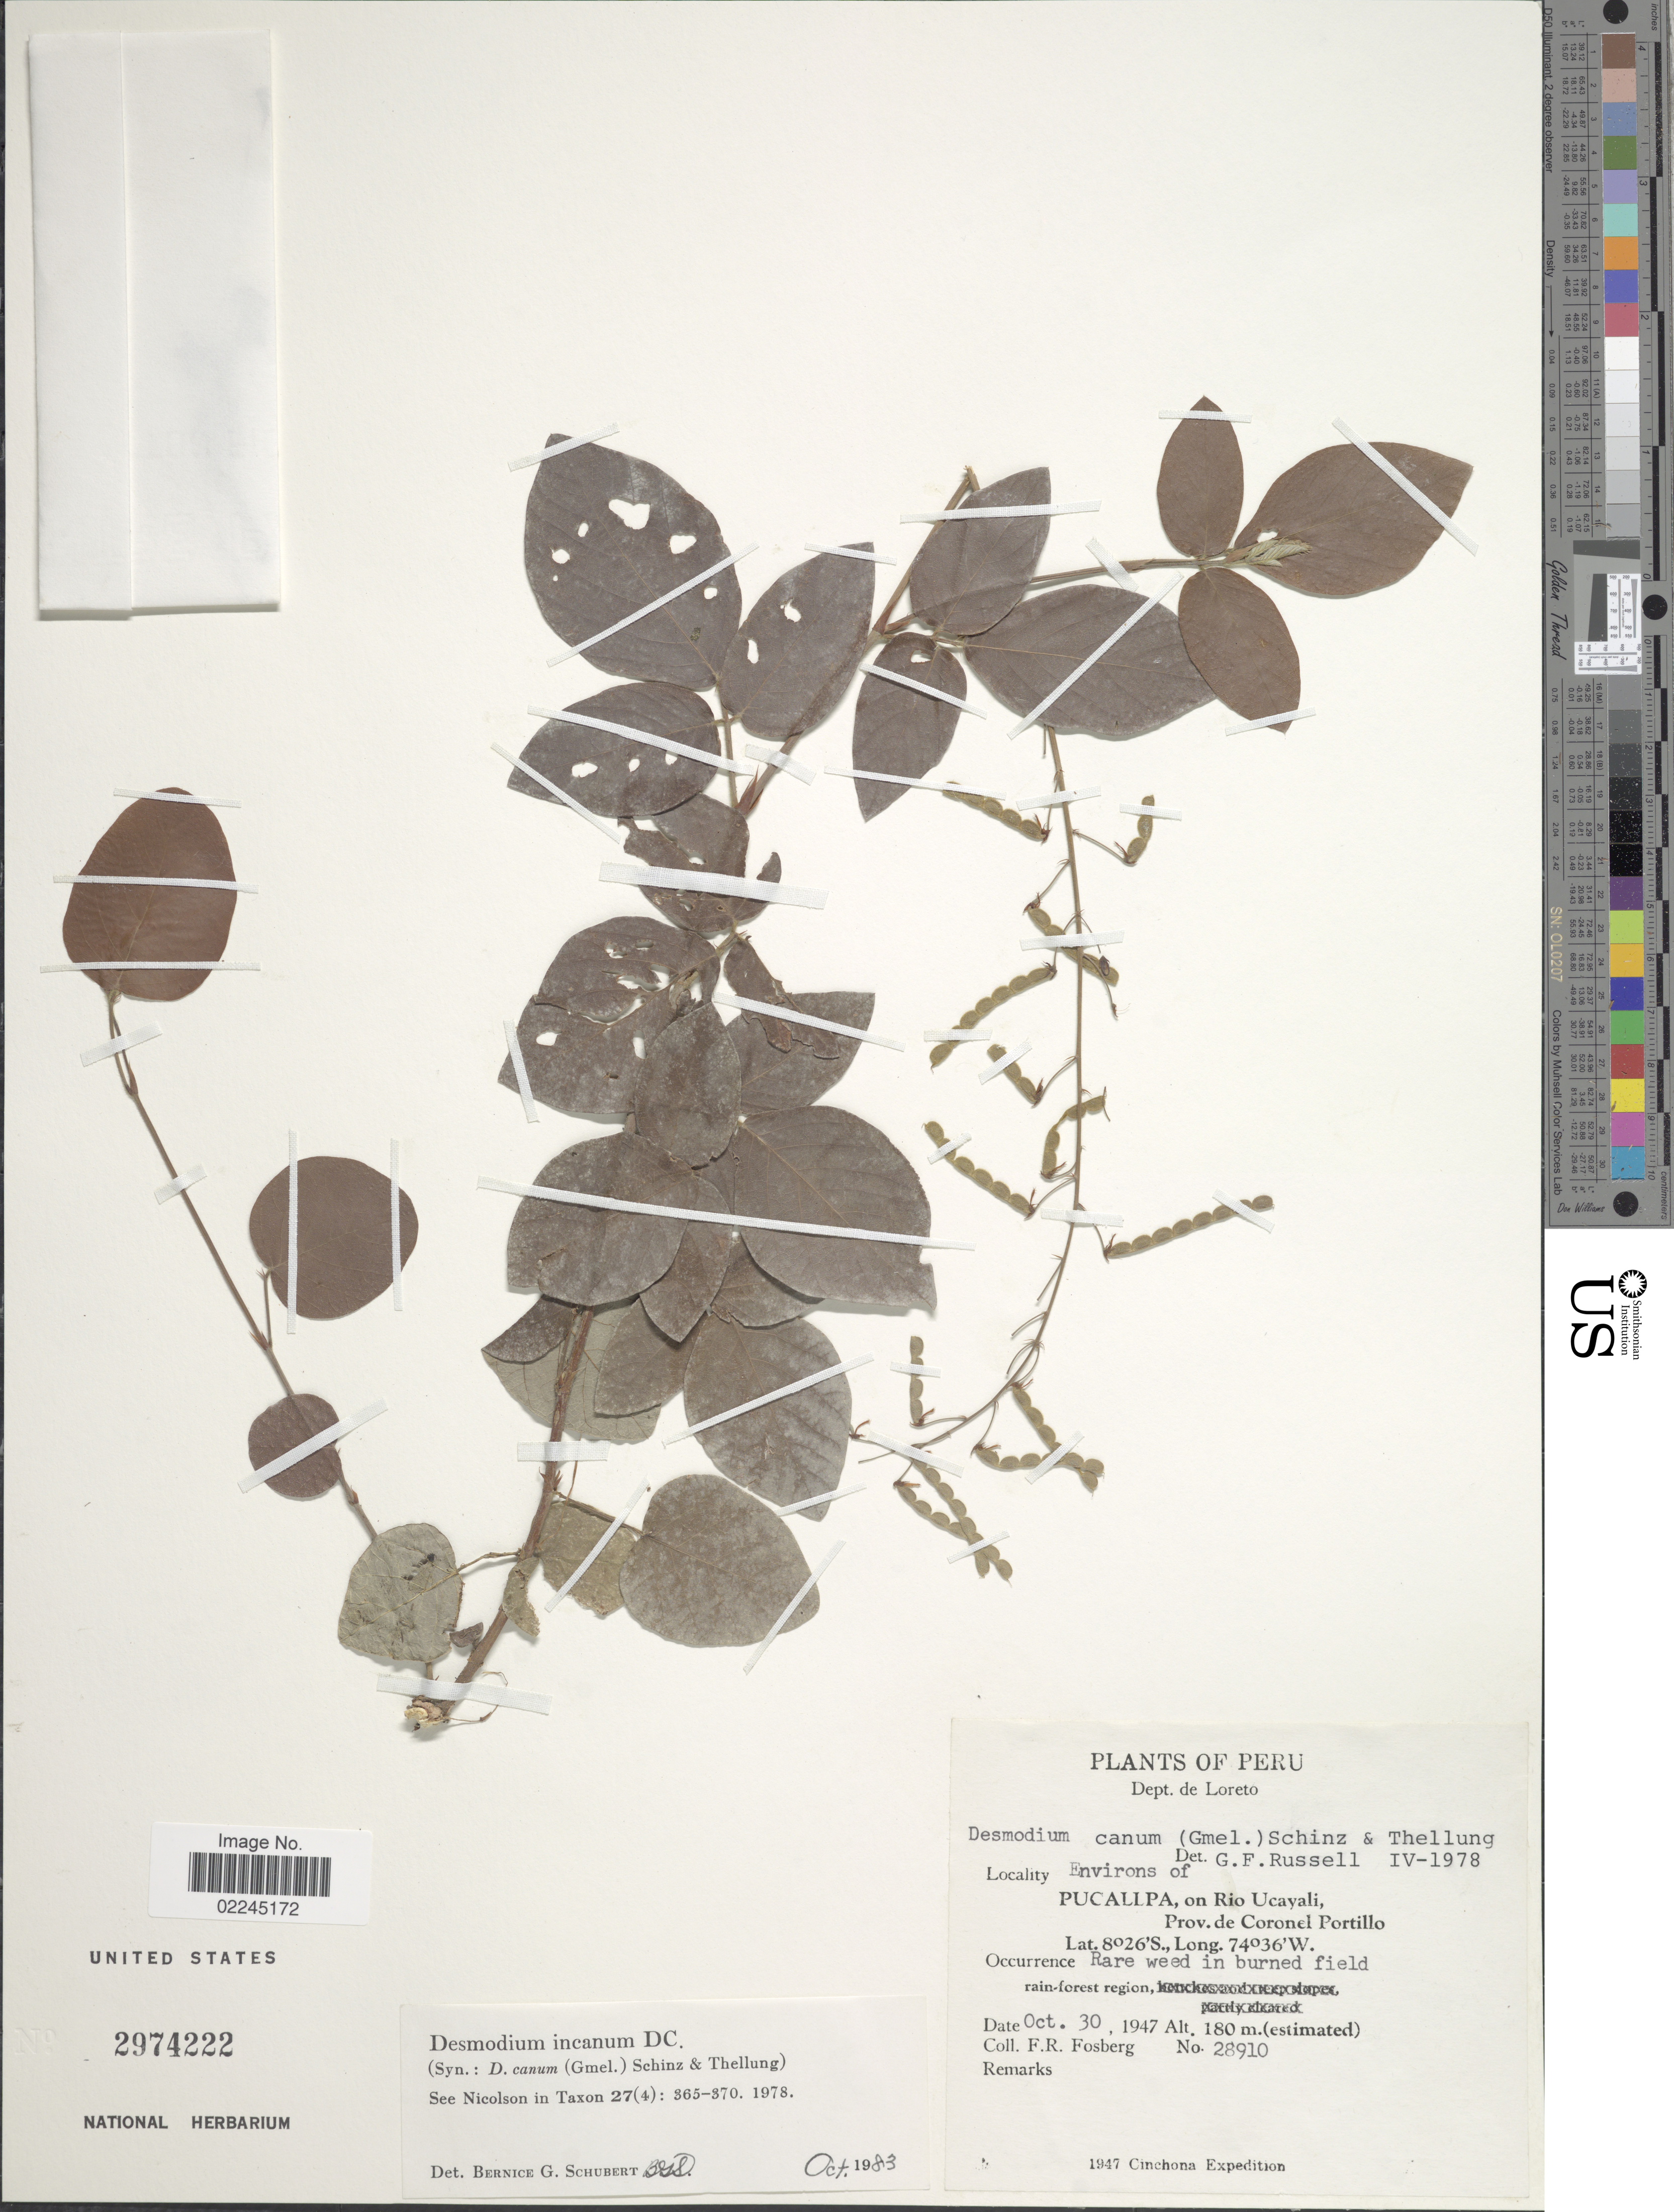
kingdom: Plantae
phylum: Tracheophyta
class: Magnoliopsida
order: Fabales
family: Fabaceae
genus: Desmodium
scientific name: Desmodium incanum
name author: (Sw.) DC.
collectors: F. R. Fosberg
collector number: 28910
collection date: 1947-10-30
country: Peru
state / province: Loreto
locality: Dept. de Loreto. Environs of Pucallpa, on Rio Ucayali, Prov. de Coronel Portillo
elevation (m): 180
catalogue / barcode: US 2974222